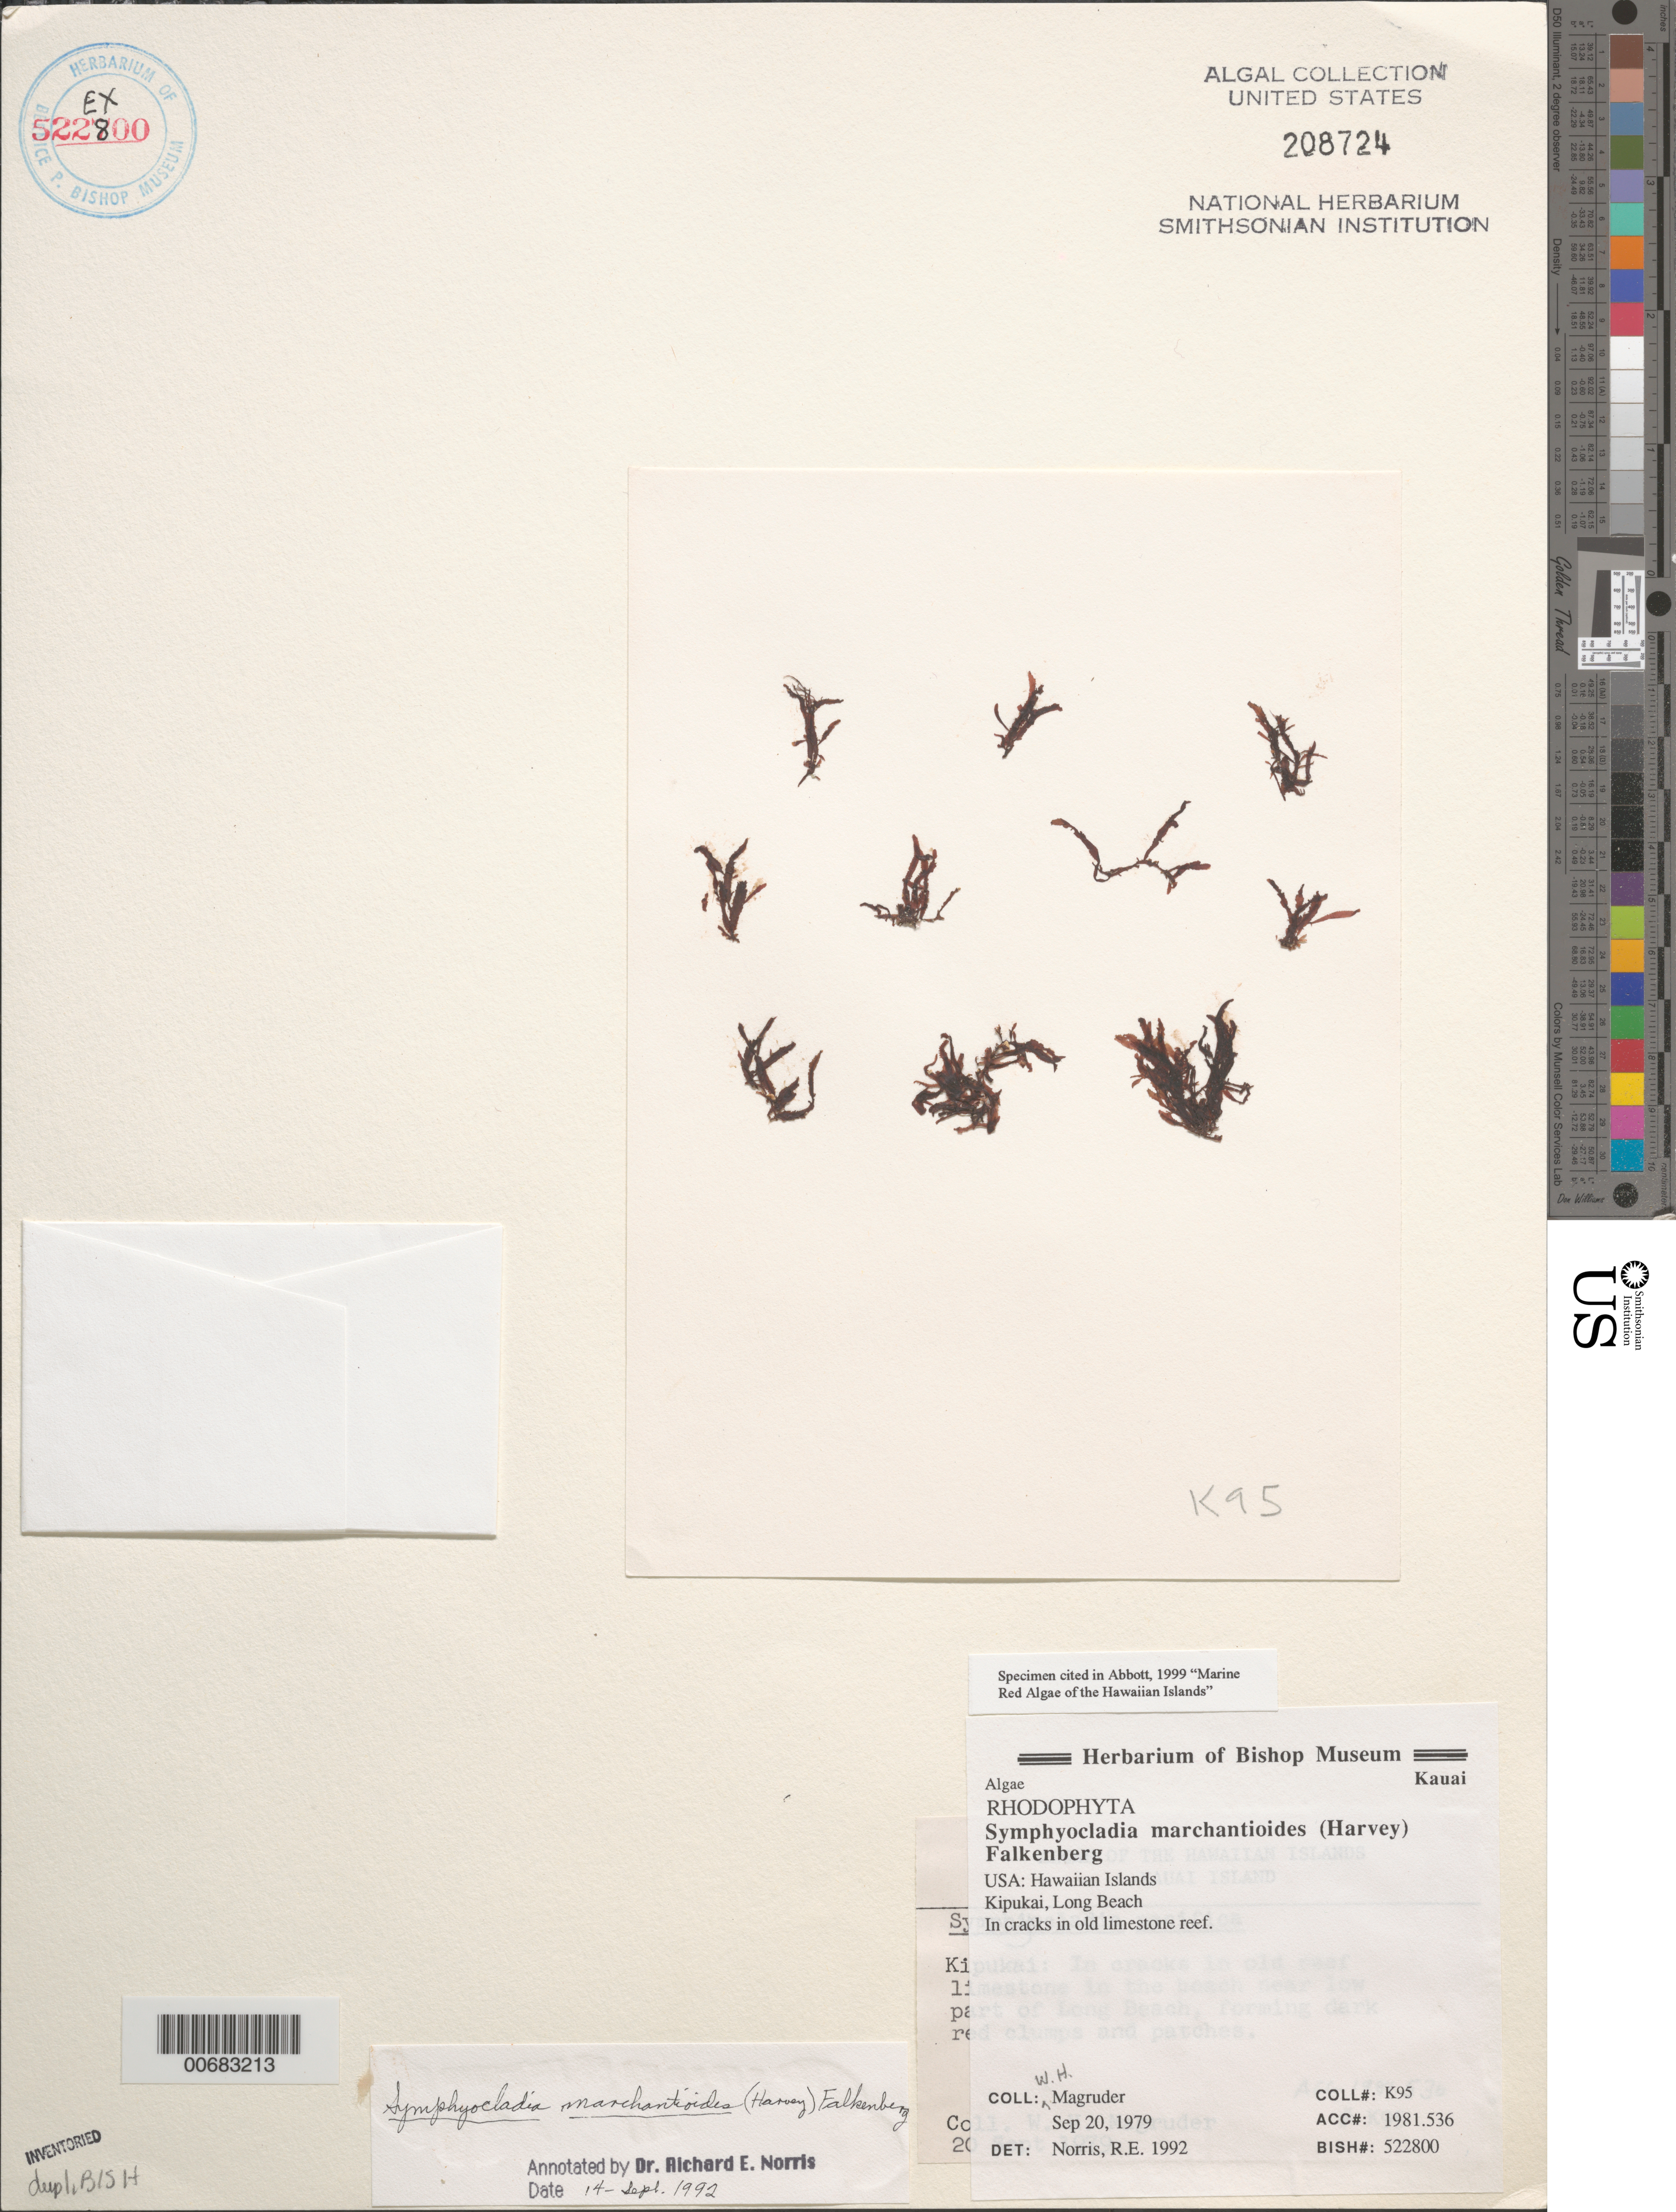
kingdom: Plantae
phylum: Rhodophyta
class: Florideophyceae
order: Ceramiales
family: Rhodomelaceae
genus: Symphyocladia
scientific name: Symphyocladia marchantioides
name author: (Harv. in Hook. f.) Falkenb. in F. Schmitz & Falkenb.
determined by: Norris, R. E.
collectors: W. Magruder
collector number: K95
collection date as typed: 20 Sep 1979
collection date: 1979-09-20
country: United States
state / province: Hawaii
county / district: Kauai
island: Kaua'i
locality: Kipukai, Long Beach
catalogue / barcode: US 208724